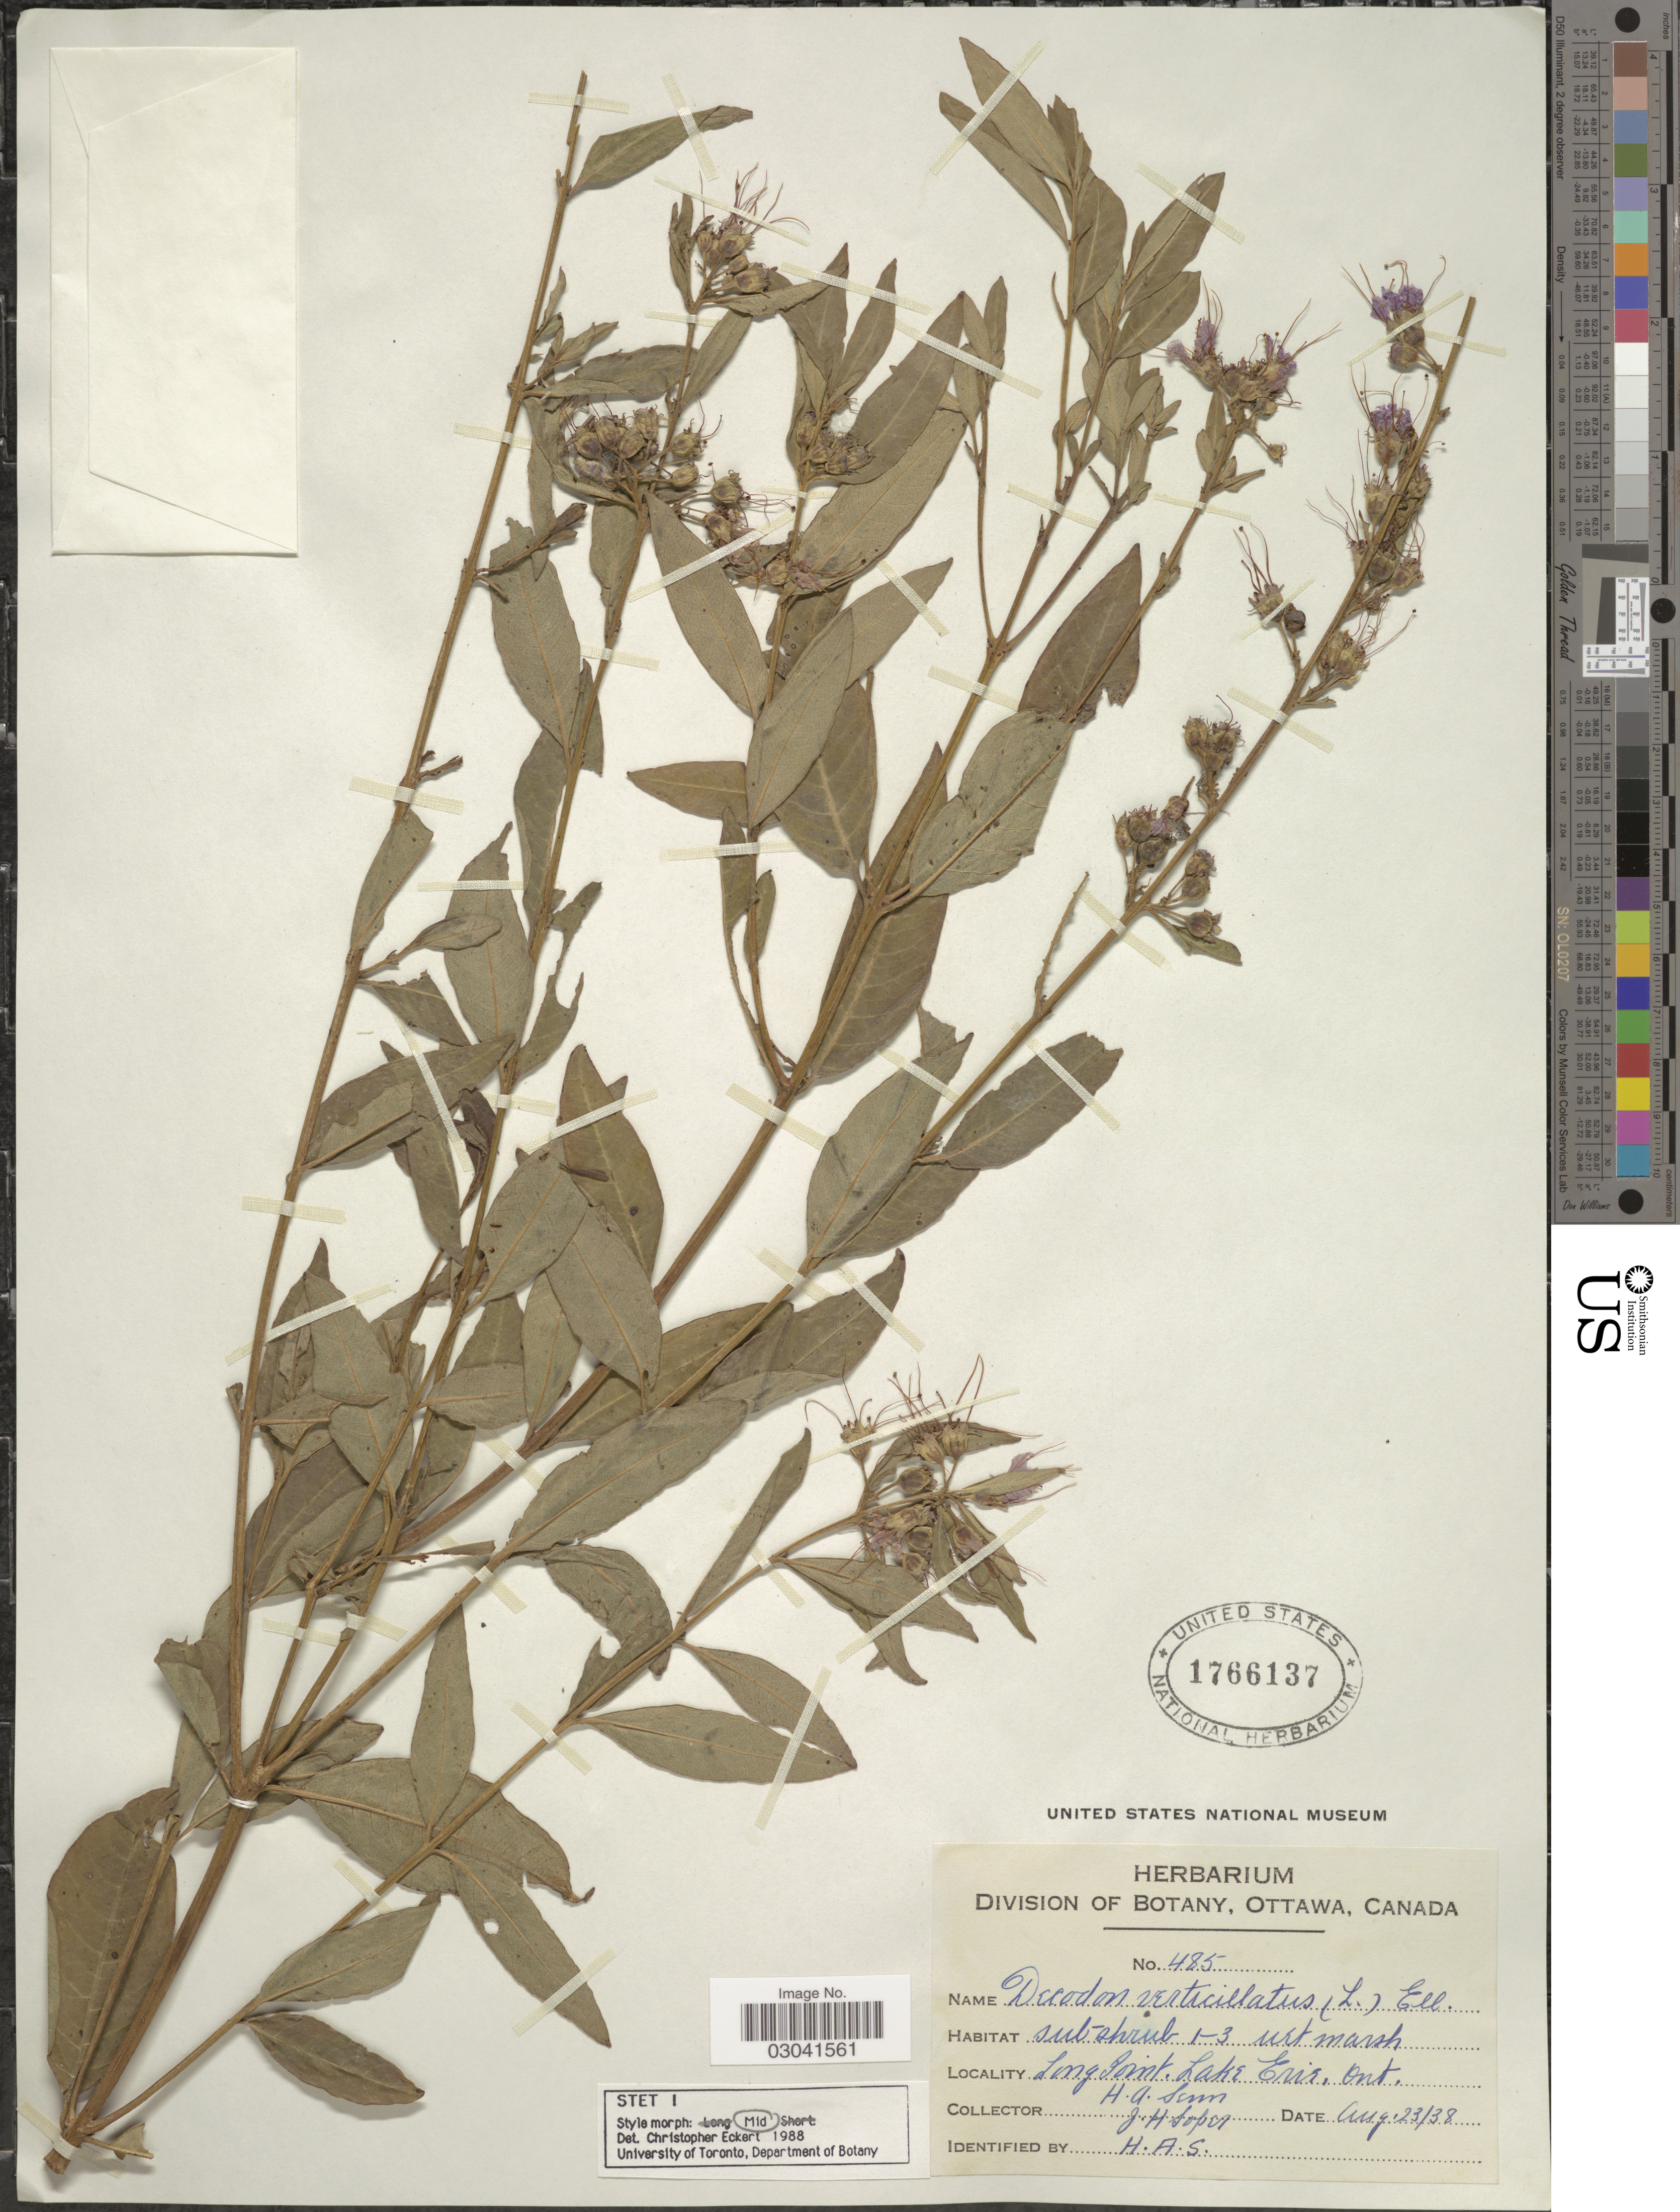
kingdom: Plantae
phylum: Tracheophyta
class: Magnoliopsida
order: Myrtales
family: Lythraceae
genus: Decodon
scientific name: Decodon verticillatus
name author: (L.) Elliott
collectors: H. Senn & J. H. Soper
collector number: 485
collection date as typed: Transcribed d/m/y: 23/8/38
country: Canada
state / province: Ontario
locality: Long Point. Lake Erie.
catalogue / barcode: US 1766137